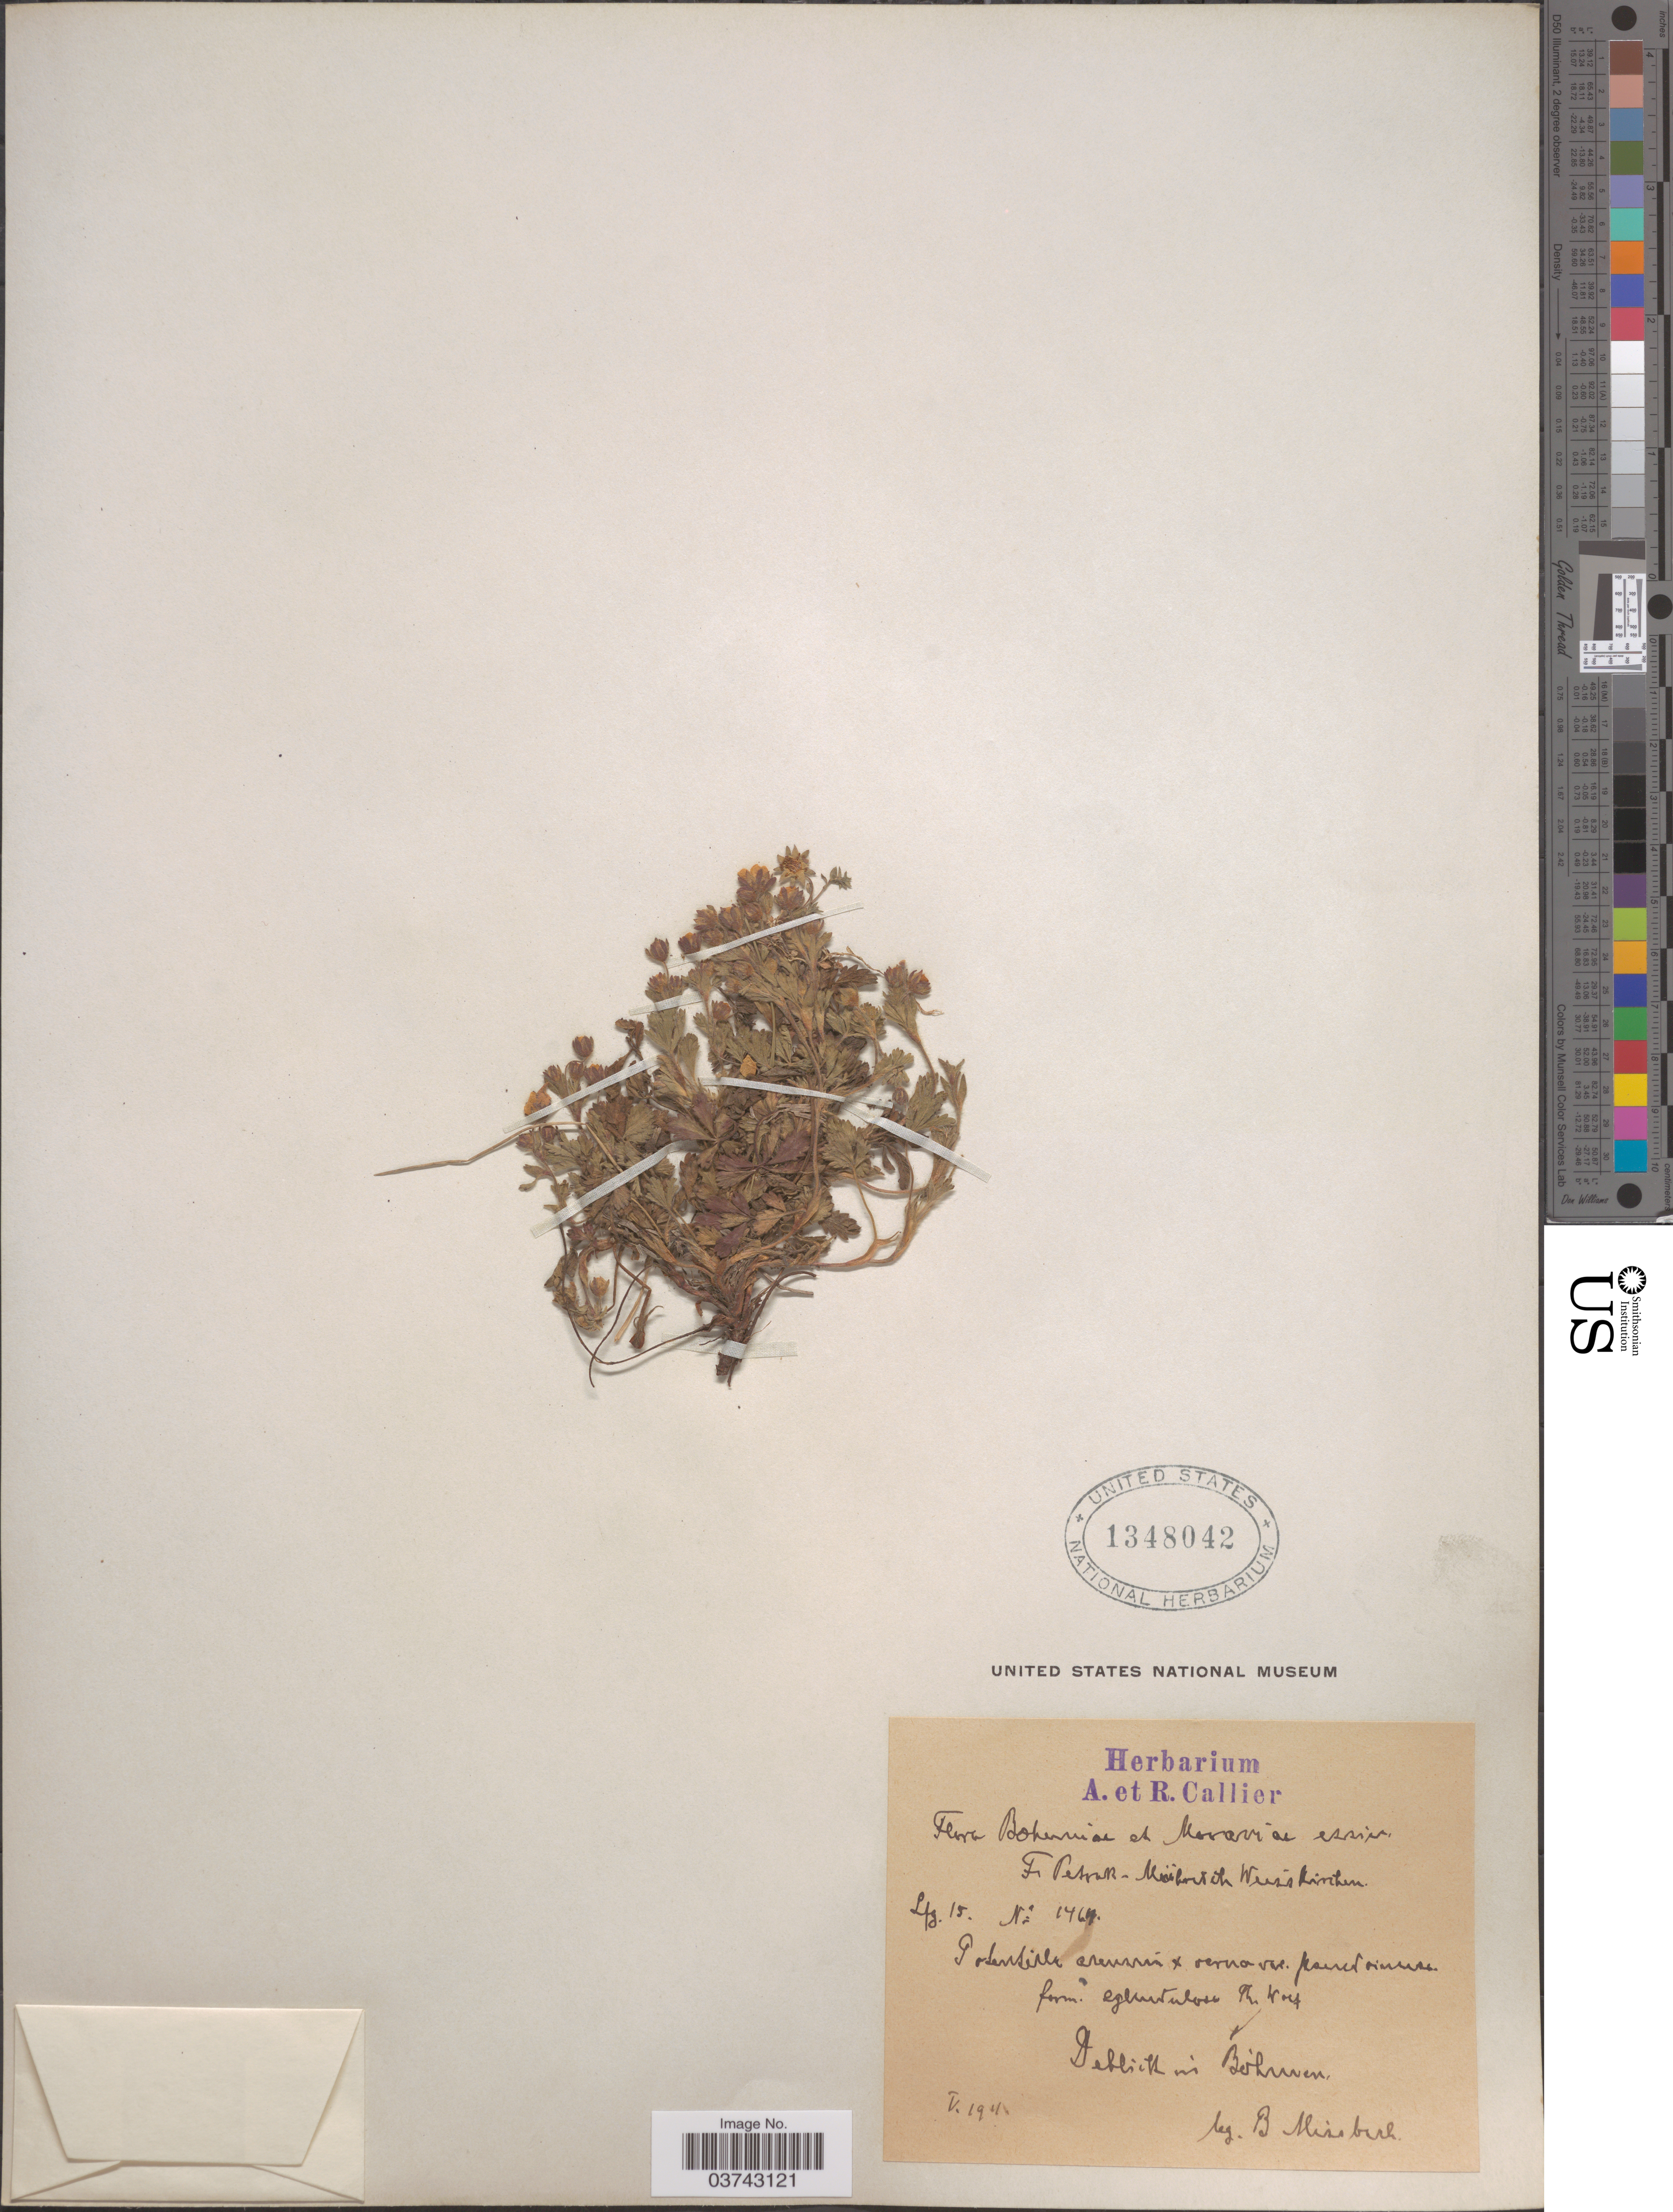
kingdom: Plantae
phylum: Tracheophyta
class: Magnoliopsida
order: Rosales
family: Rosaceae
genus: Potentilla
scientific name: Potentilla sp.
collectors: R. Missbach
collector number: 1467*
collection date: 1911-05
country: Czechia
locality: Bohemiæ et Moraviæ. Peblisth in Bohmen. [interpreted]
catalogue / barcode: US 1348042